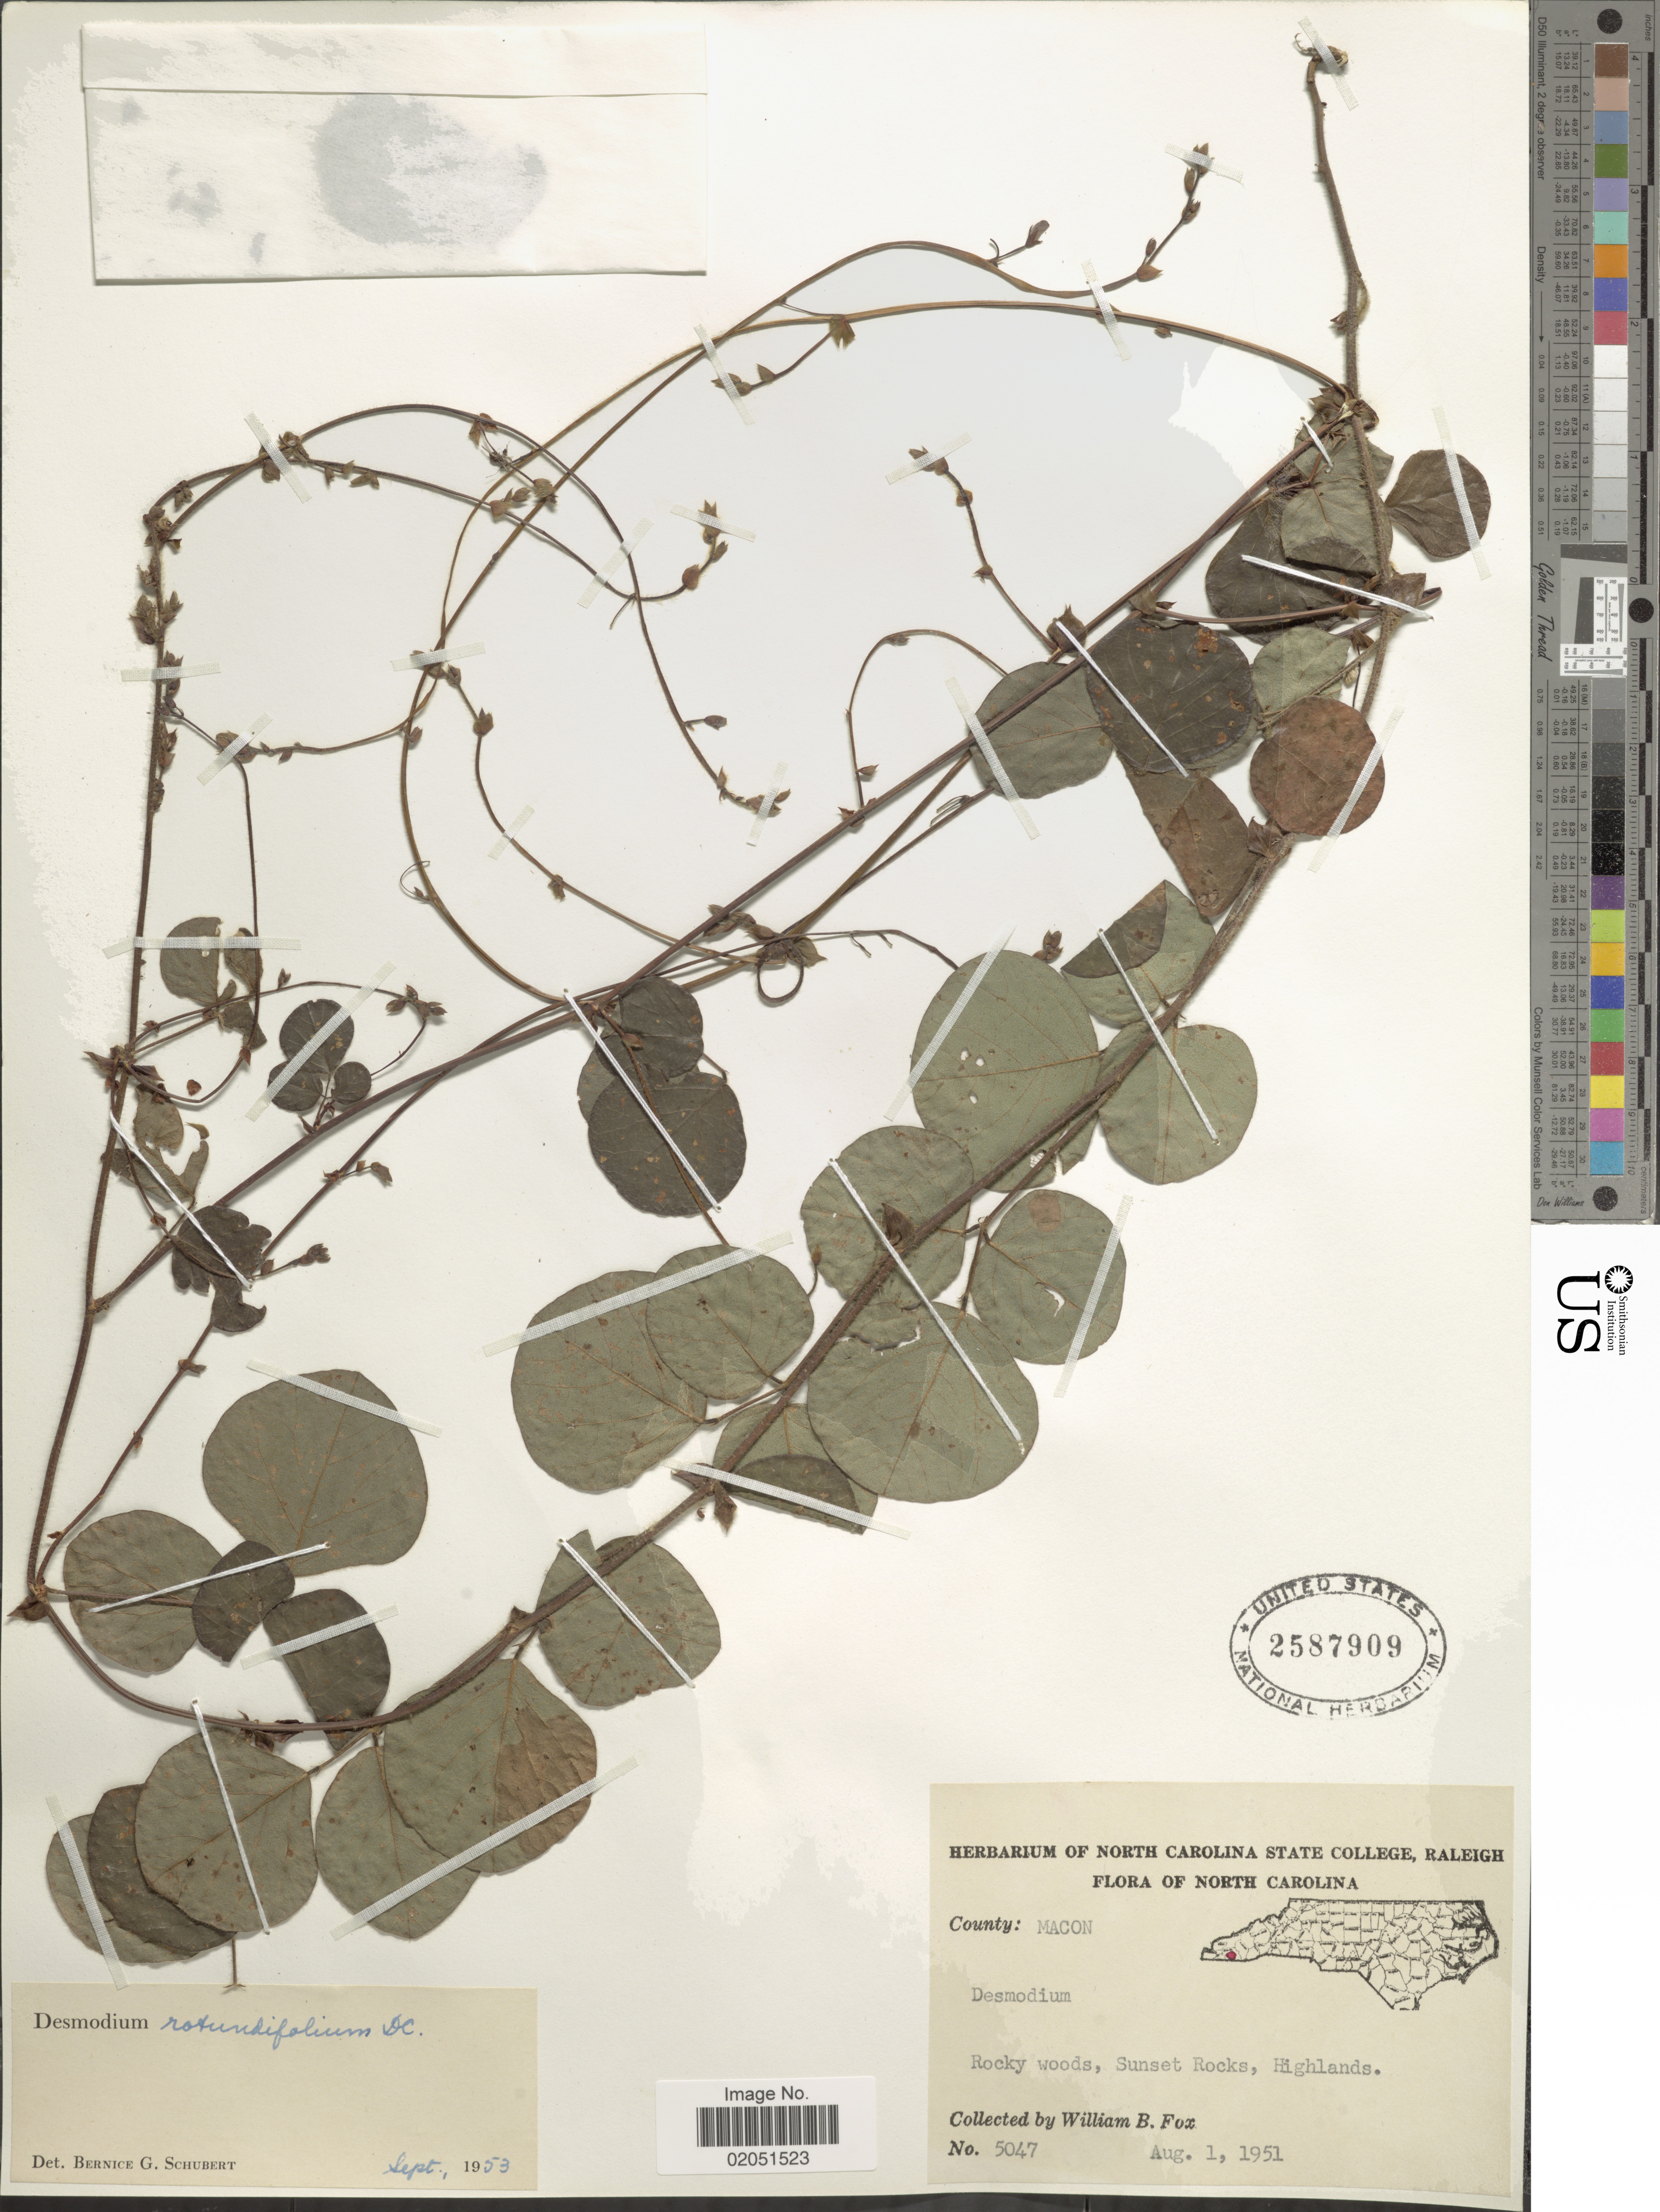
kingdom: Plantae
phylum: Tracheophyta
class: Magnoliopsida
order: Fabales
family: Fabaceae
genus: Desmodium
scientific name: Desmodium rotundifolium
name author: DC.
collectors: W. B. Fox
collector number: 5047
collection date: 1951-08-01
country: United States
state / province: North Carolina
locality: County: Macon, rocky woods, Sunset Rocks, Highlands.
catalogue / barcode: US 2587909